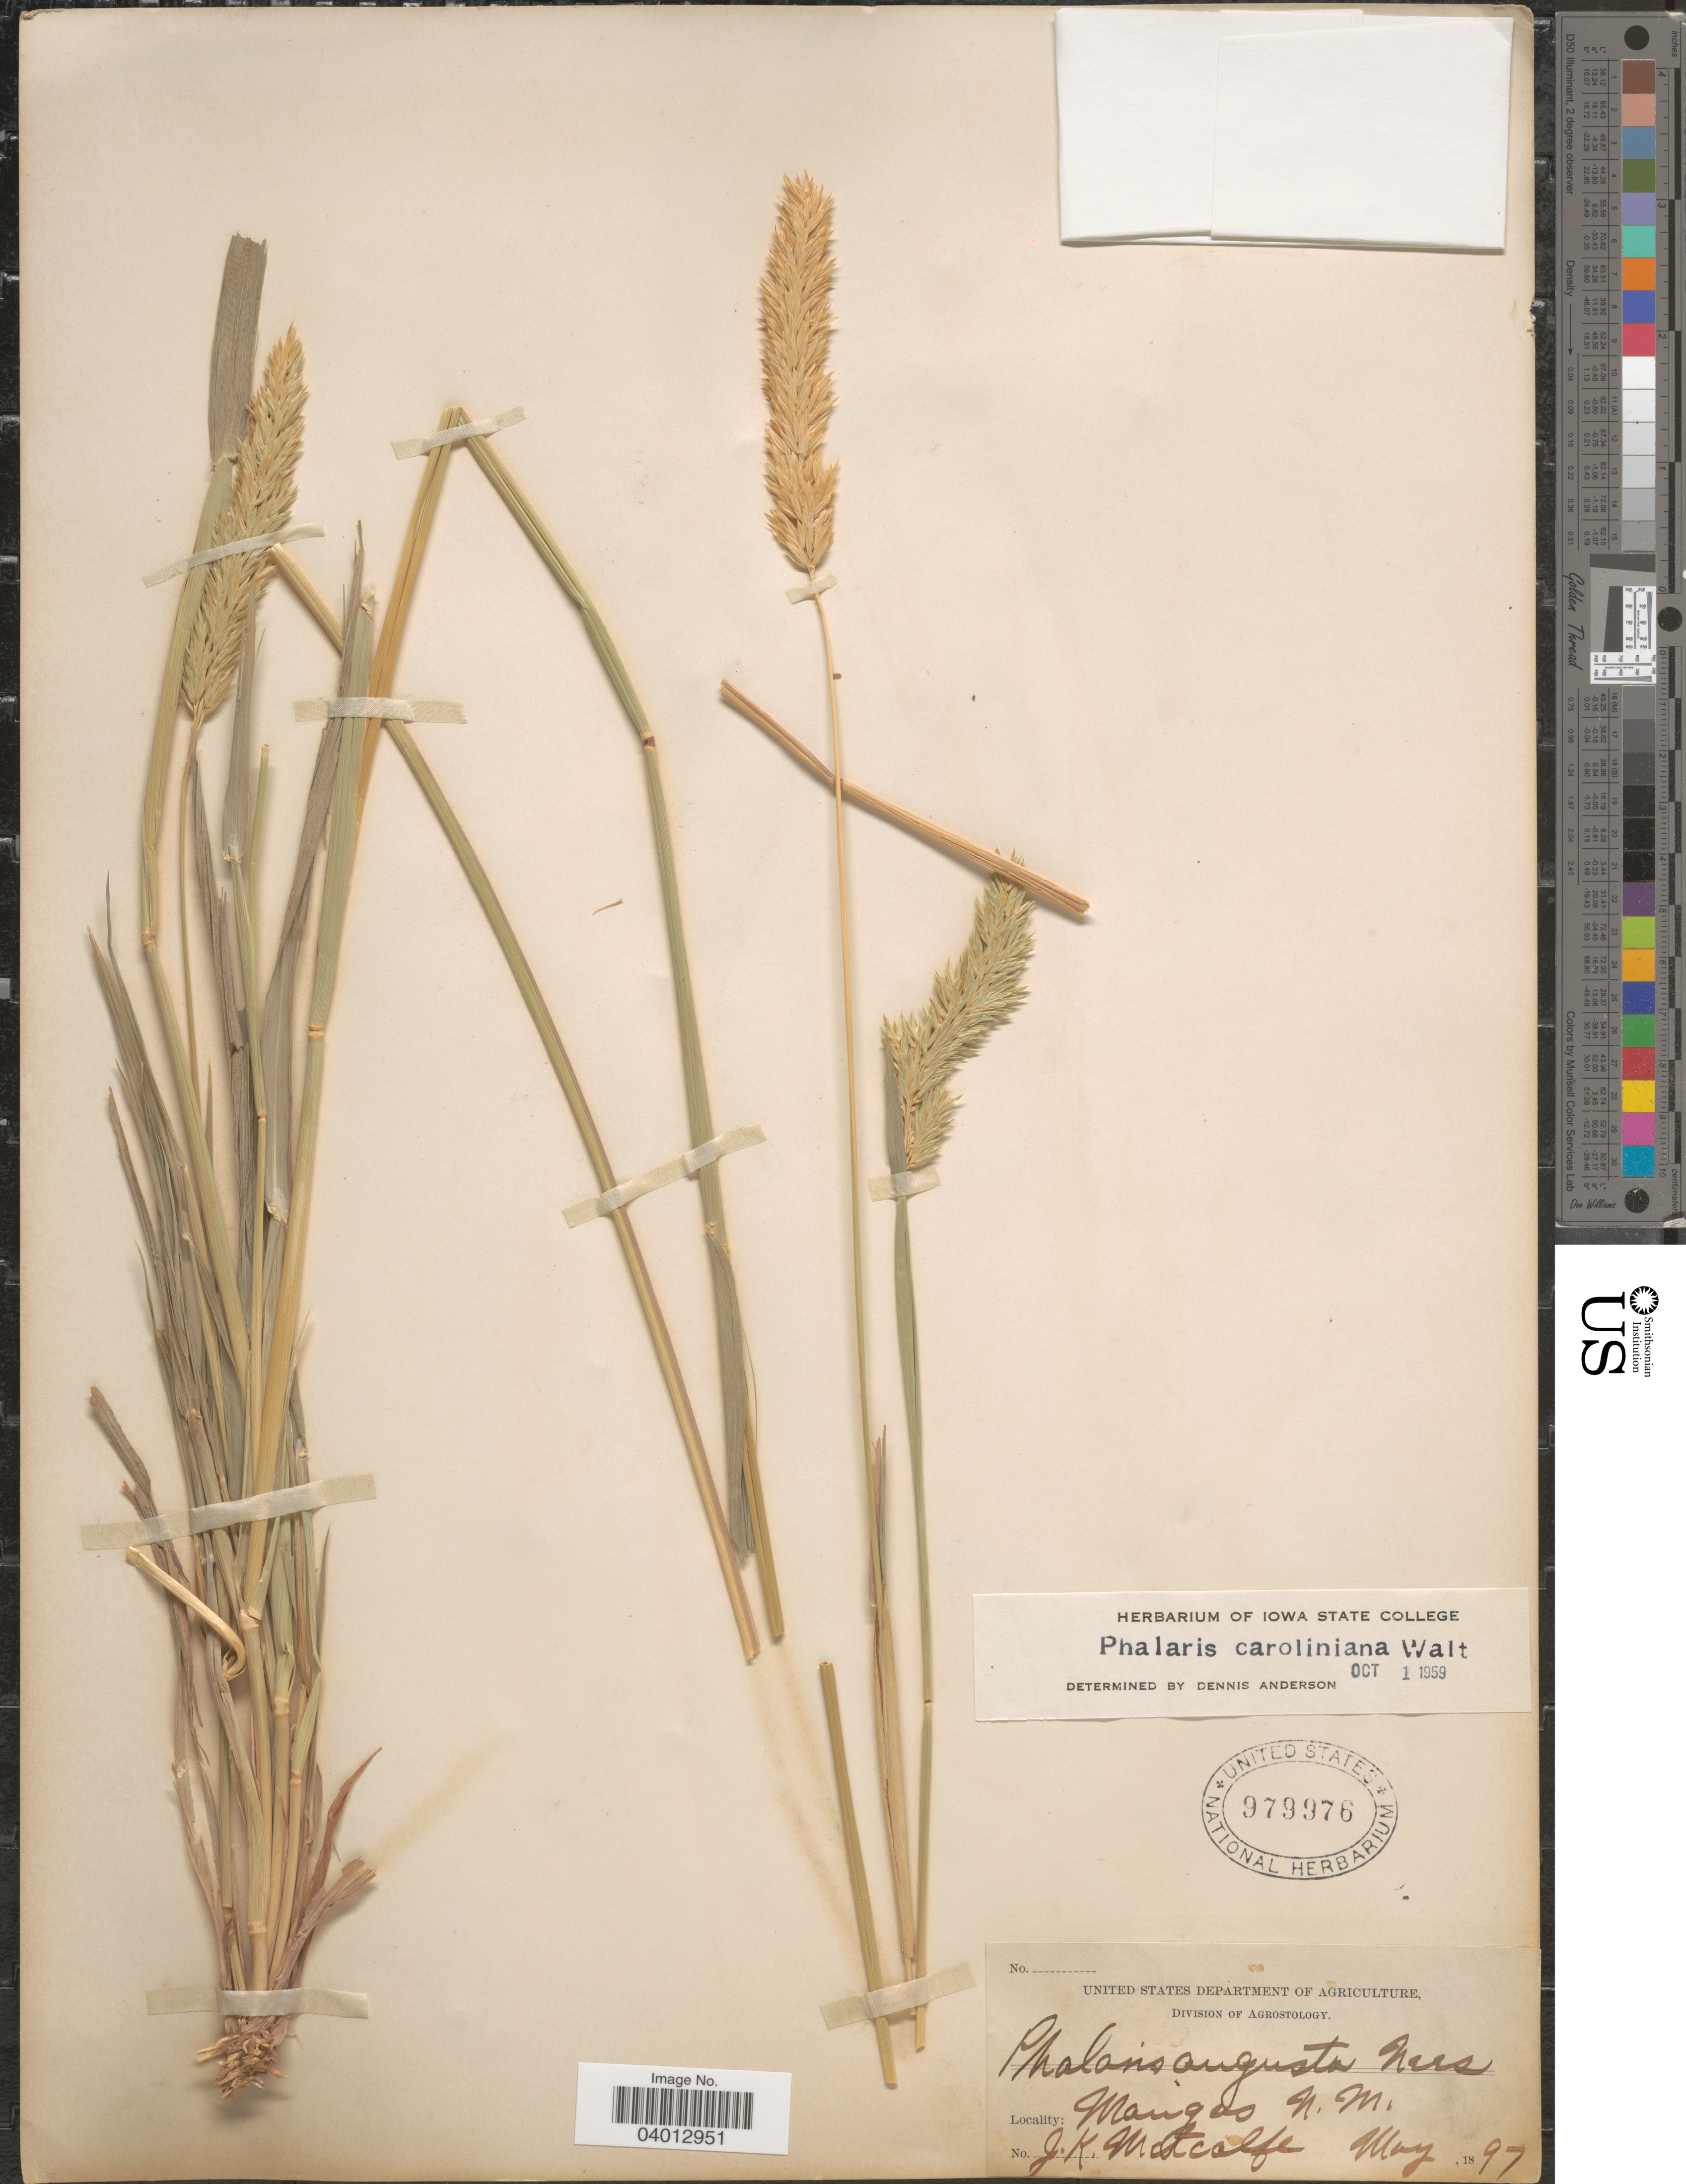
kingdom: Plantae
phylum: Tracheophyta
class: Liliopsida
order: Poales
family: Poaceae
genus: Phalaris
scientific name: Phalaris caroliniana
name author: Walter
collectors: J. Metcalfe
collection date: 1897-05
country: United States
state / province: New Mexico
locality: Mangas.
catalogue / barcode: US 979976